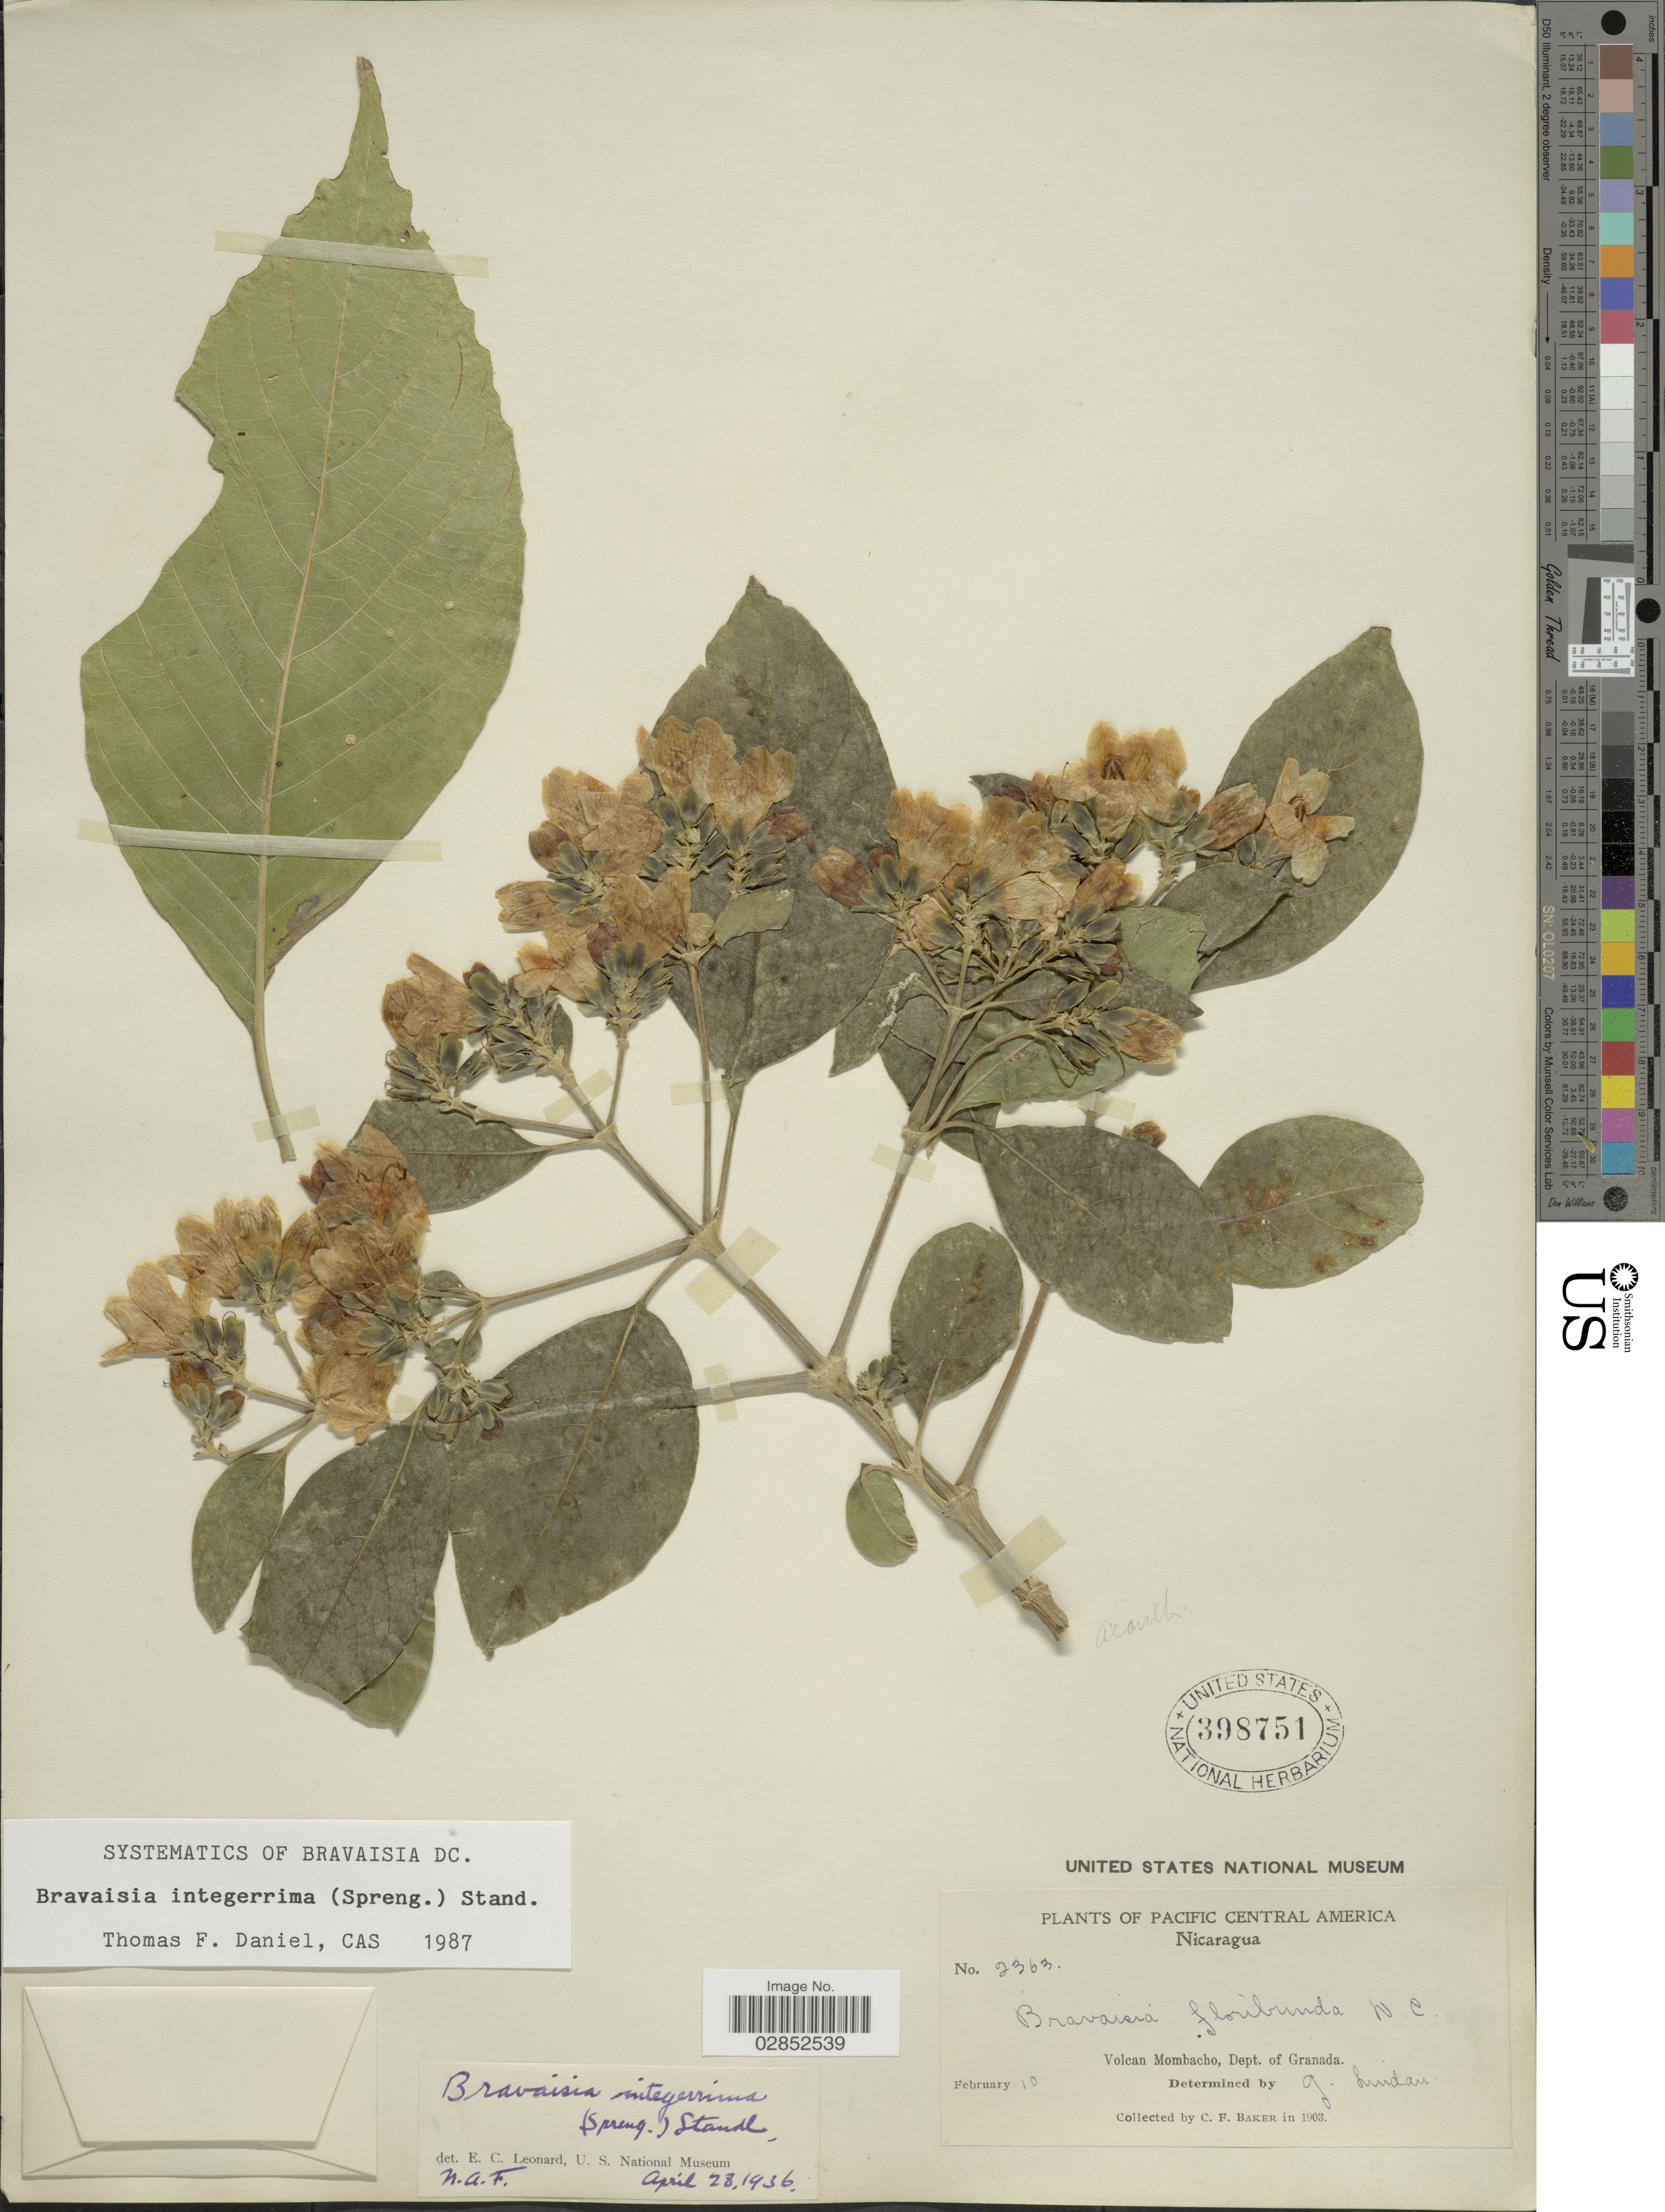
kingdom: Plantae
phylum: Tracheophyta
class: Magnoliopsida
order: Lamiales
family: Acanthaceae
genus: Bravaisia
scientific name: Bravaisia integerrima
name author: (Spreng.) Standl.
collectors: C. F. Baker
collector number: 2363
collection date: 1903-02-10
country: Nicaragua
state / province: Granada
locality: Pacific Central America, Volcan Mombacho, Dept. of Granada.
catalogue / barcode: US 398751